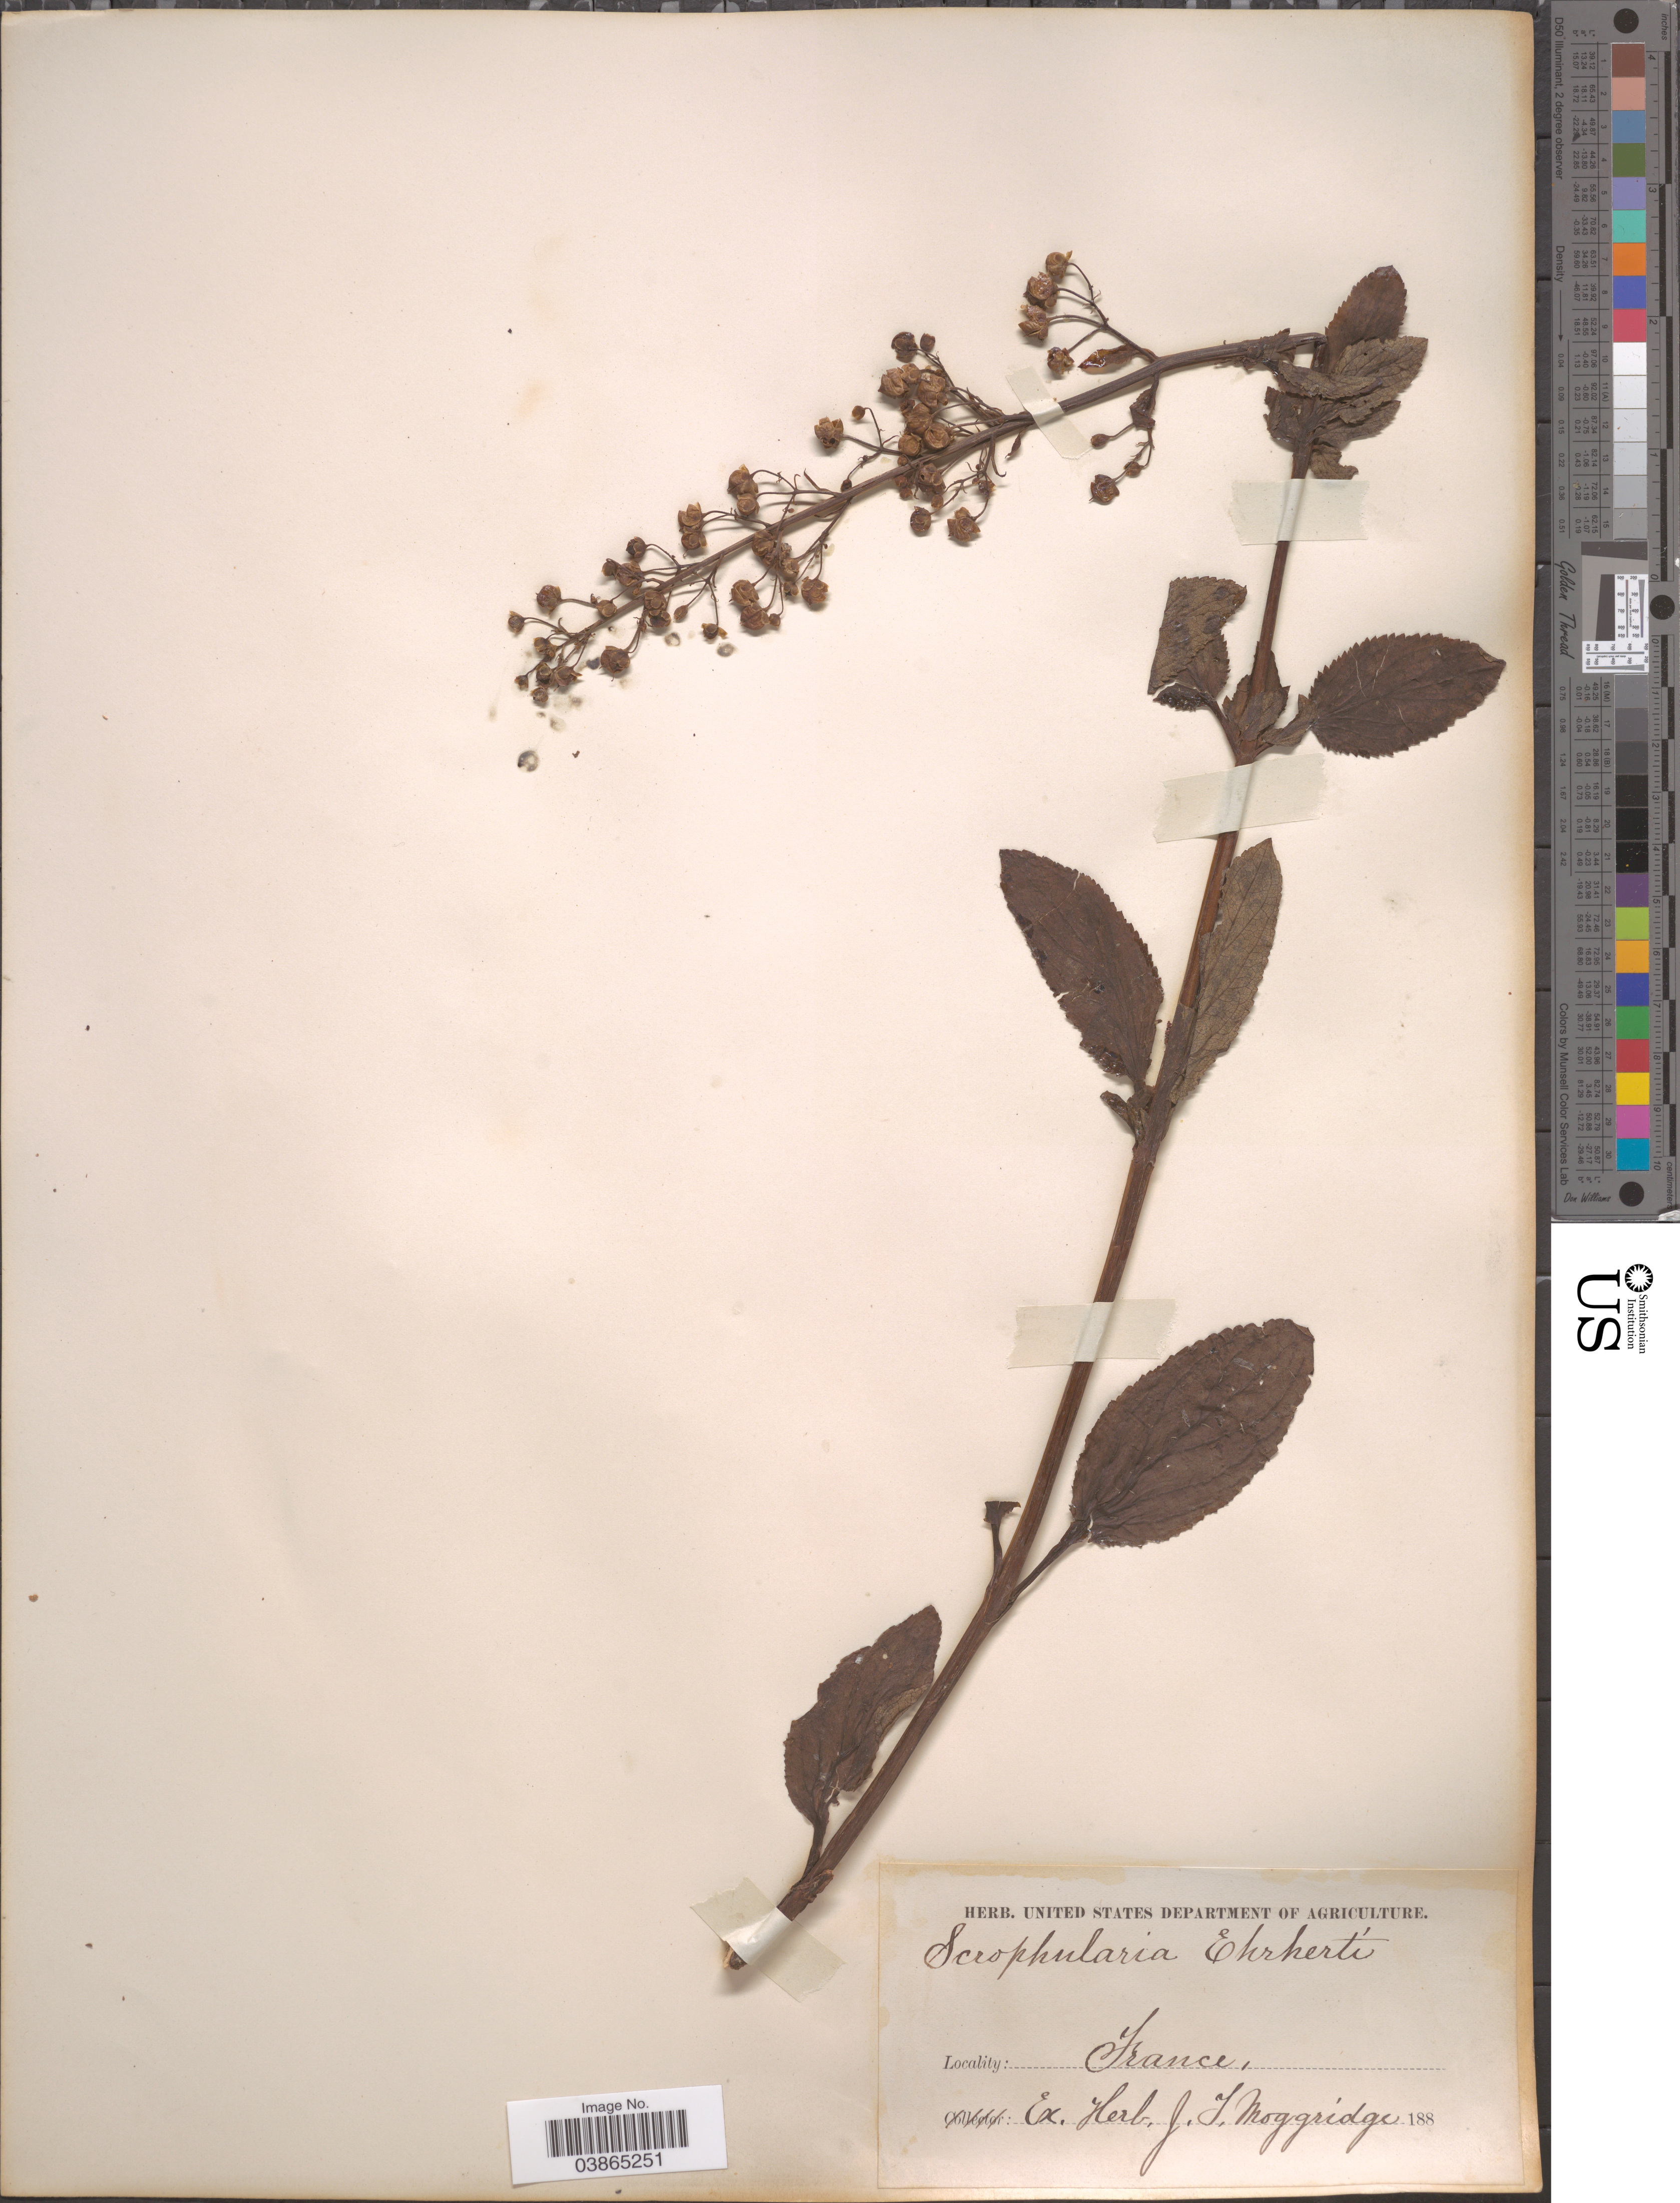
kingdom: Plantae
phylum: Tracheophyta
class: Magnoliopsida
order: Lamiales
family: Scrophulariaceae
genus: Scrophularia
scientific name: Scrophularia ehrhartii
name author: Steven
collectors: ex herb. J.T. Moggridge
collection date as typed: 188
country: France